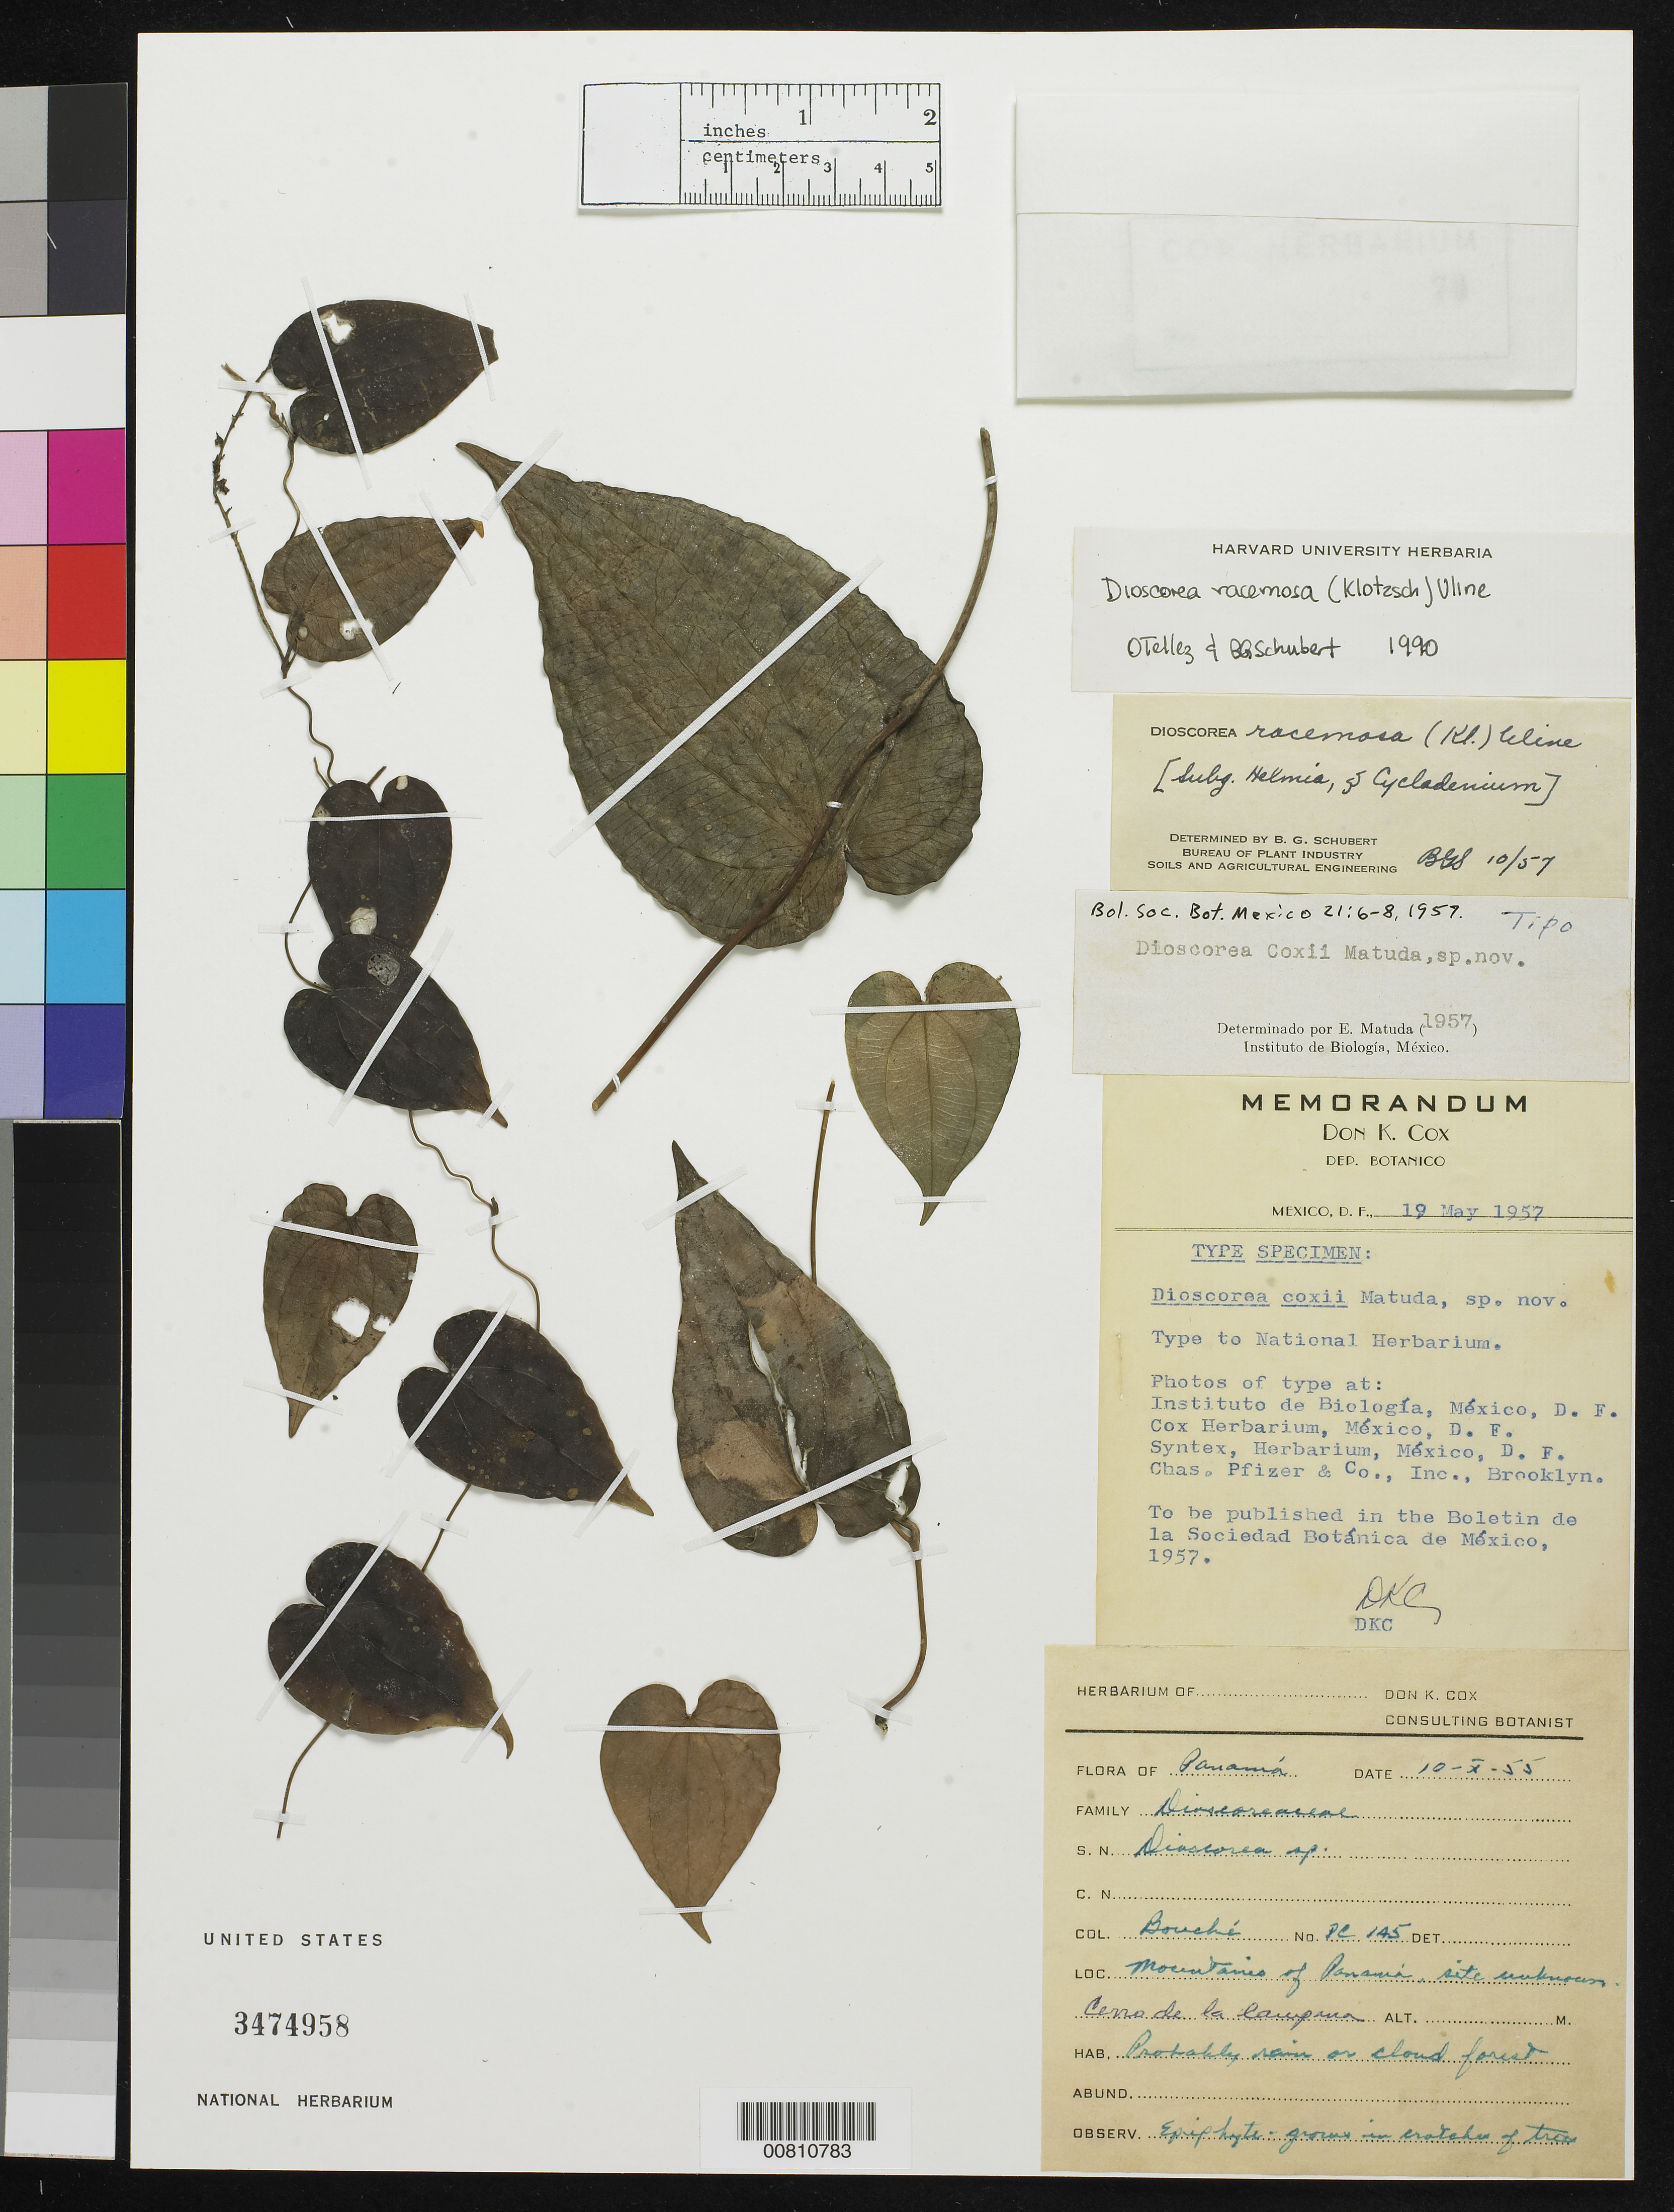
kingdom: Plantae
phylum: Tracheophyta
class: Liliopsida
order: Dioscoreales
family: Dioscoreaceae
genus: Dioscorea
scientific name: Dioscorea coxii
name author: Matuda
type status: Isotype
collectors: P. C. Bouché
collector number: PC 145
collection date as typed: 10 Oct 1955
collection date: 1955-10-10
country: Panama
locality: Mountains of Panama, site unknown. [From protologue, and added to label, "Cerro de la Campana, a 900 m. de altura en bosque húmedo"]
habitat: Probably rain or cloud forest.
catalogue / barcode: US 3474958